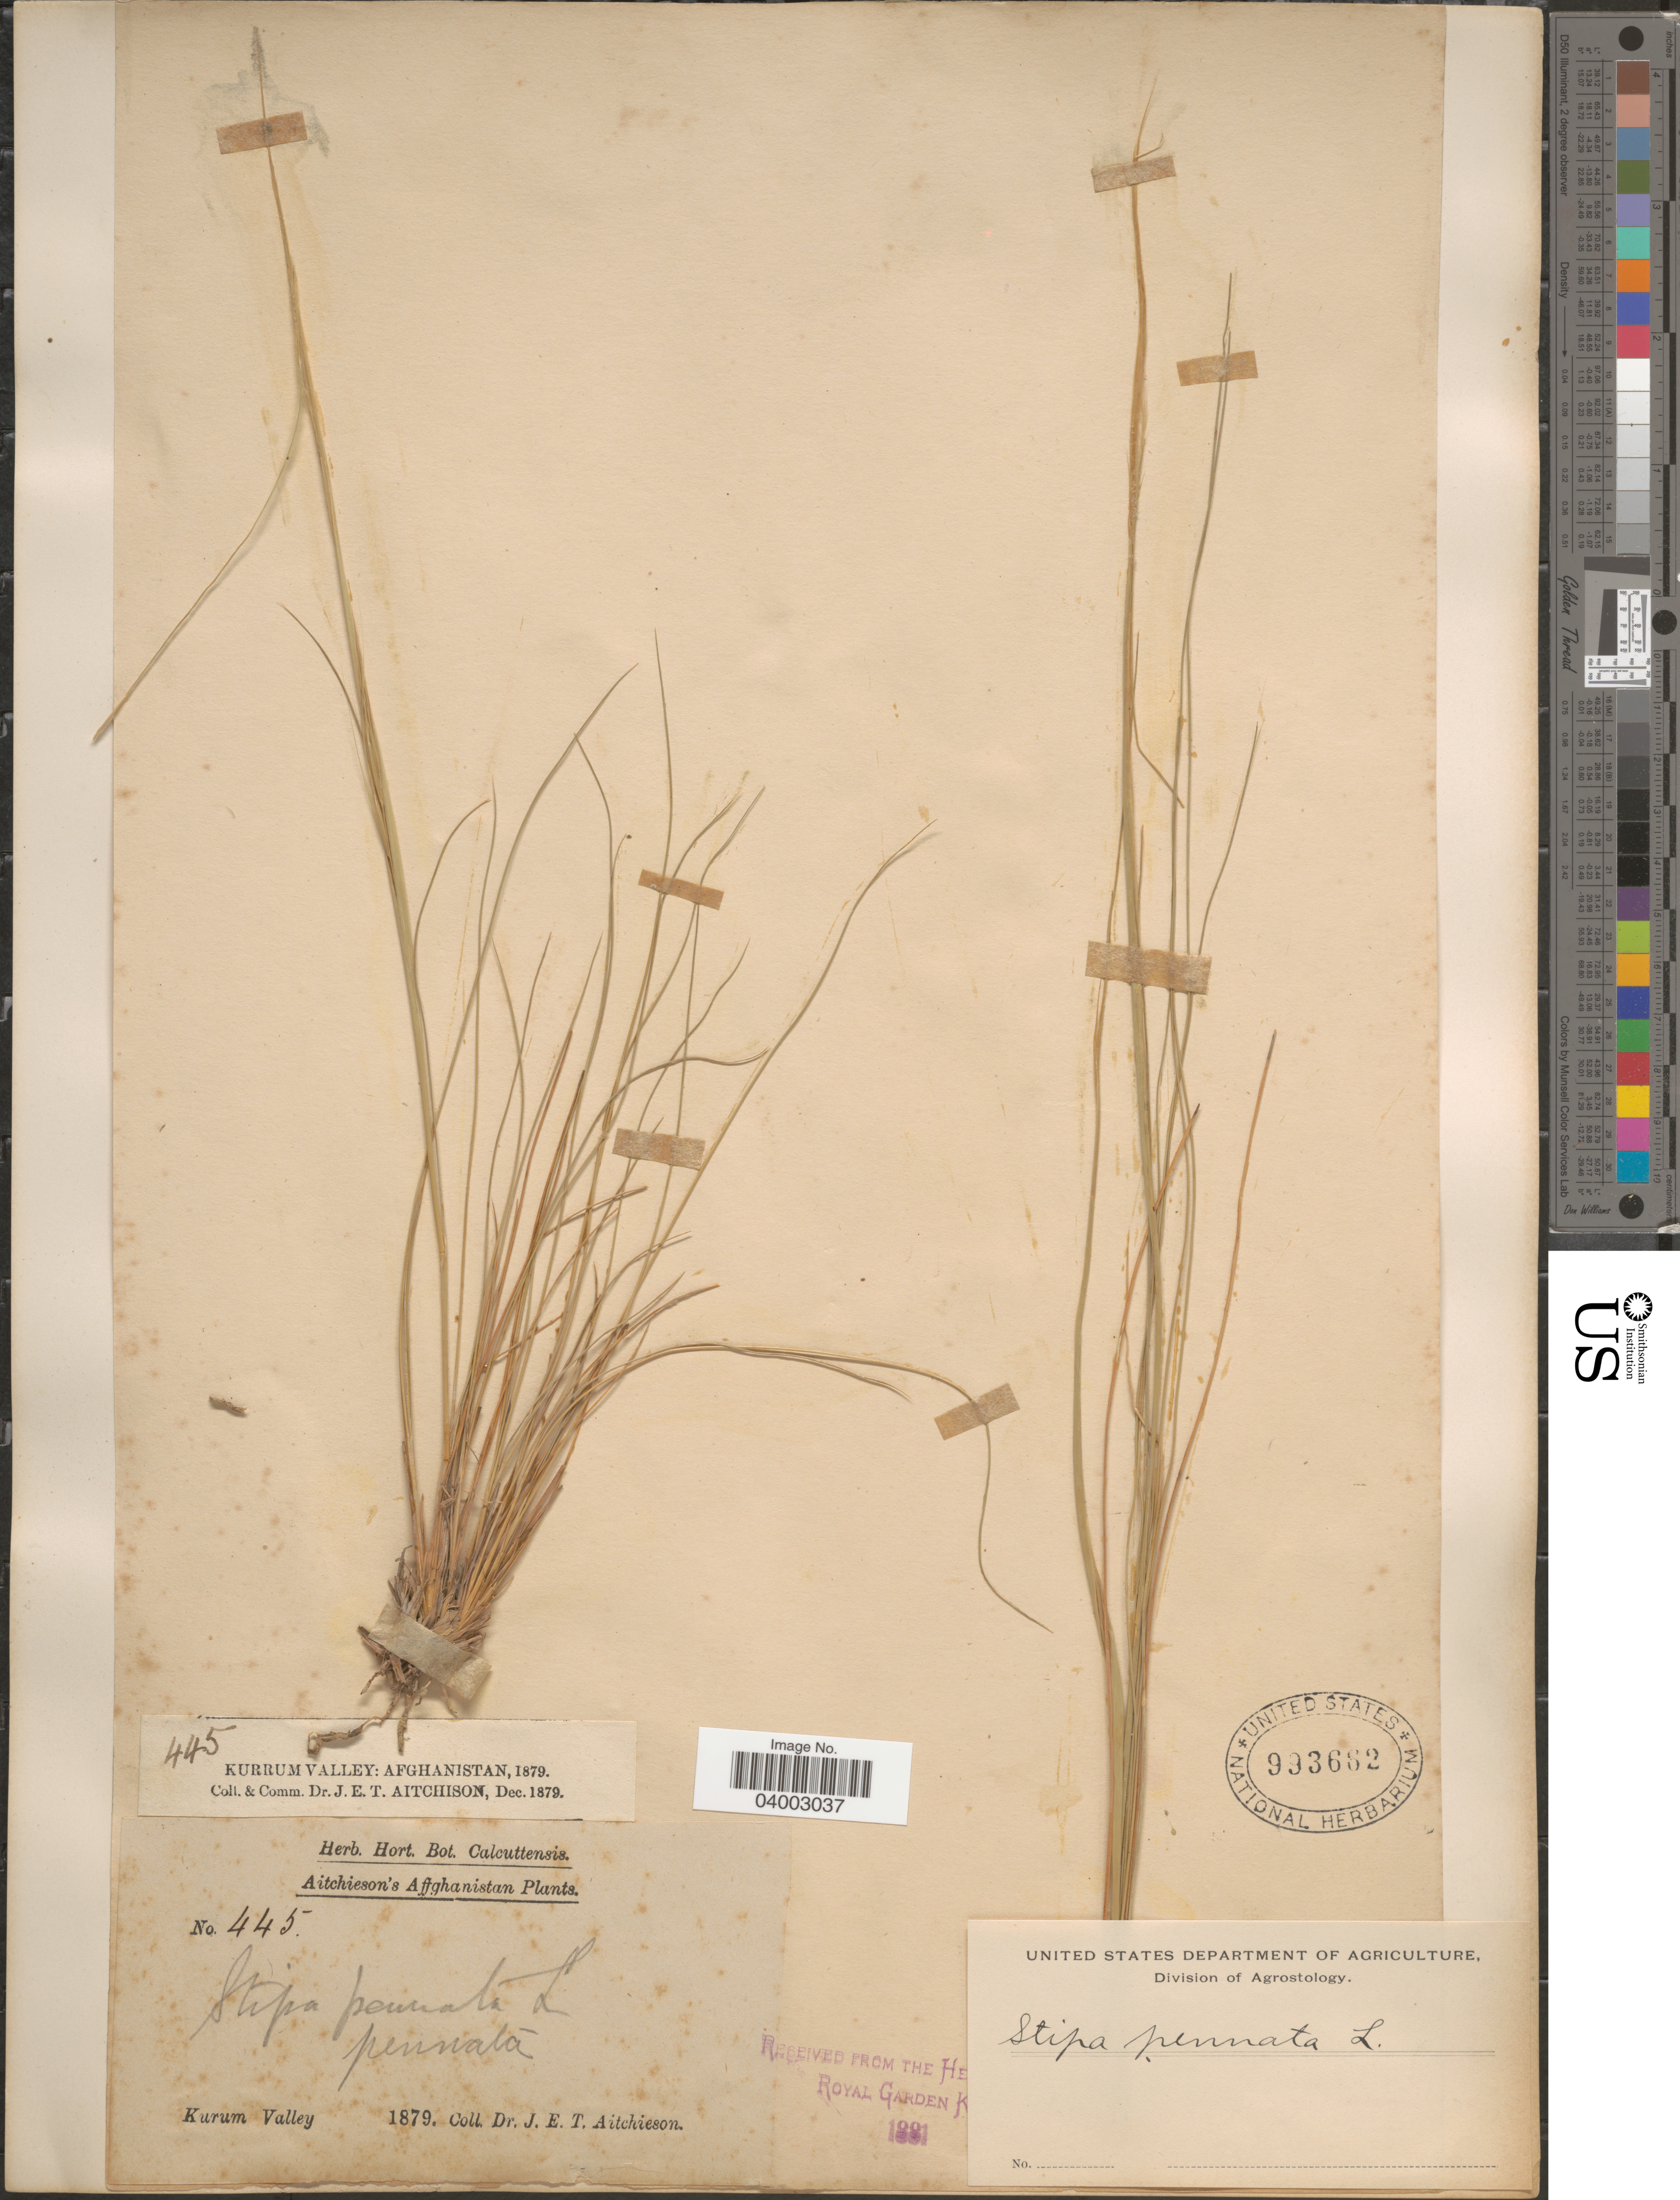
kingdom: Plantae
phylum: Tracheophyta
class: Liliopsida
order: Poales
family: Poaceae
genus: Stipa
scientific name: Stipa sp.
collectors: J. Aitchieson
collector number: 445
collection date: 1879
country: Afghanistan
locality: Pennata. Kurum Valley.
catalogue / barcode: US 993662